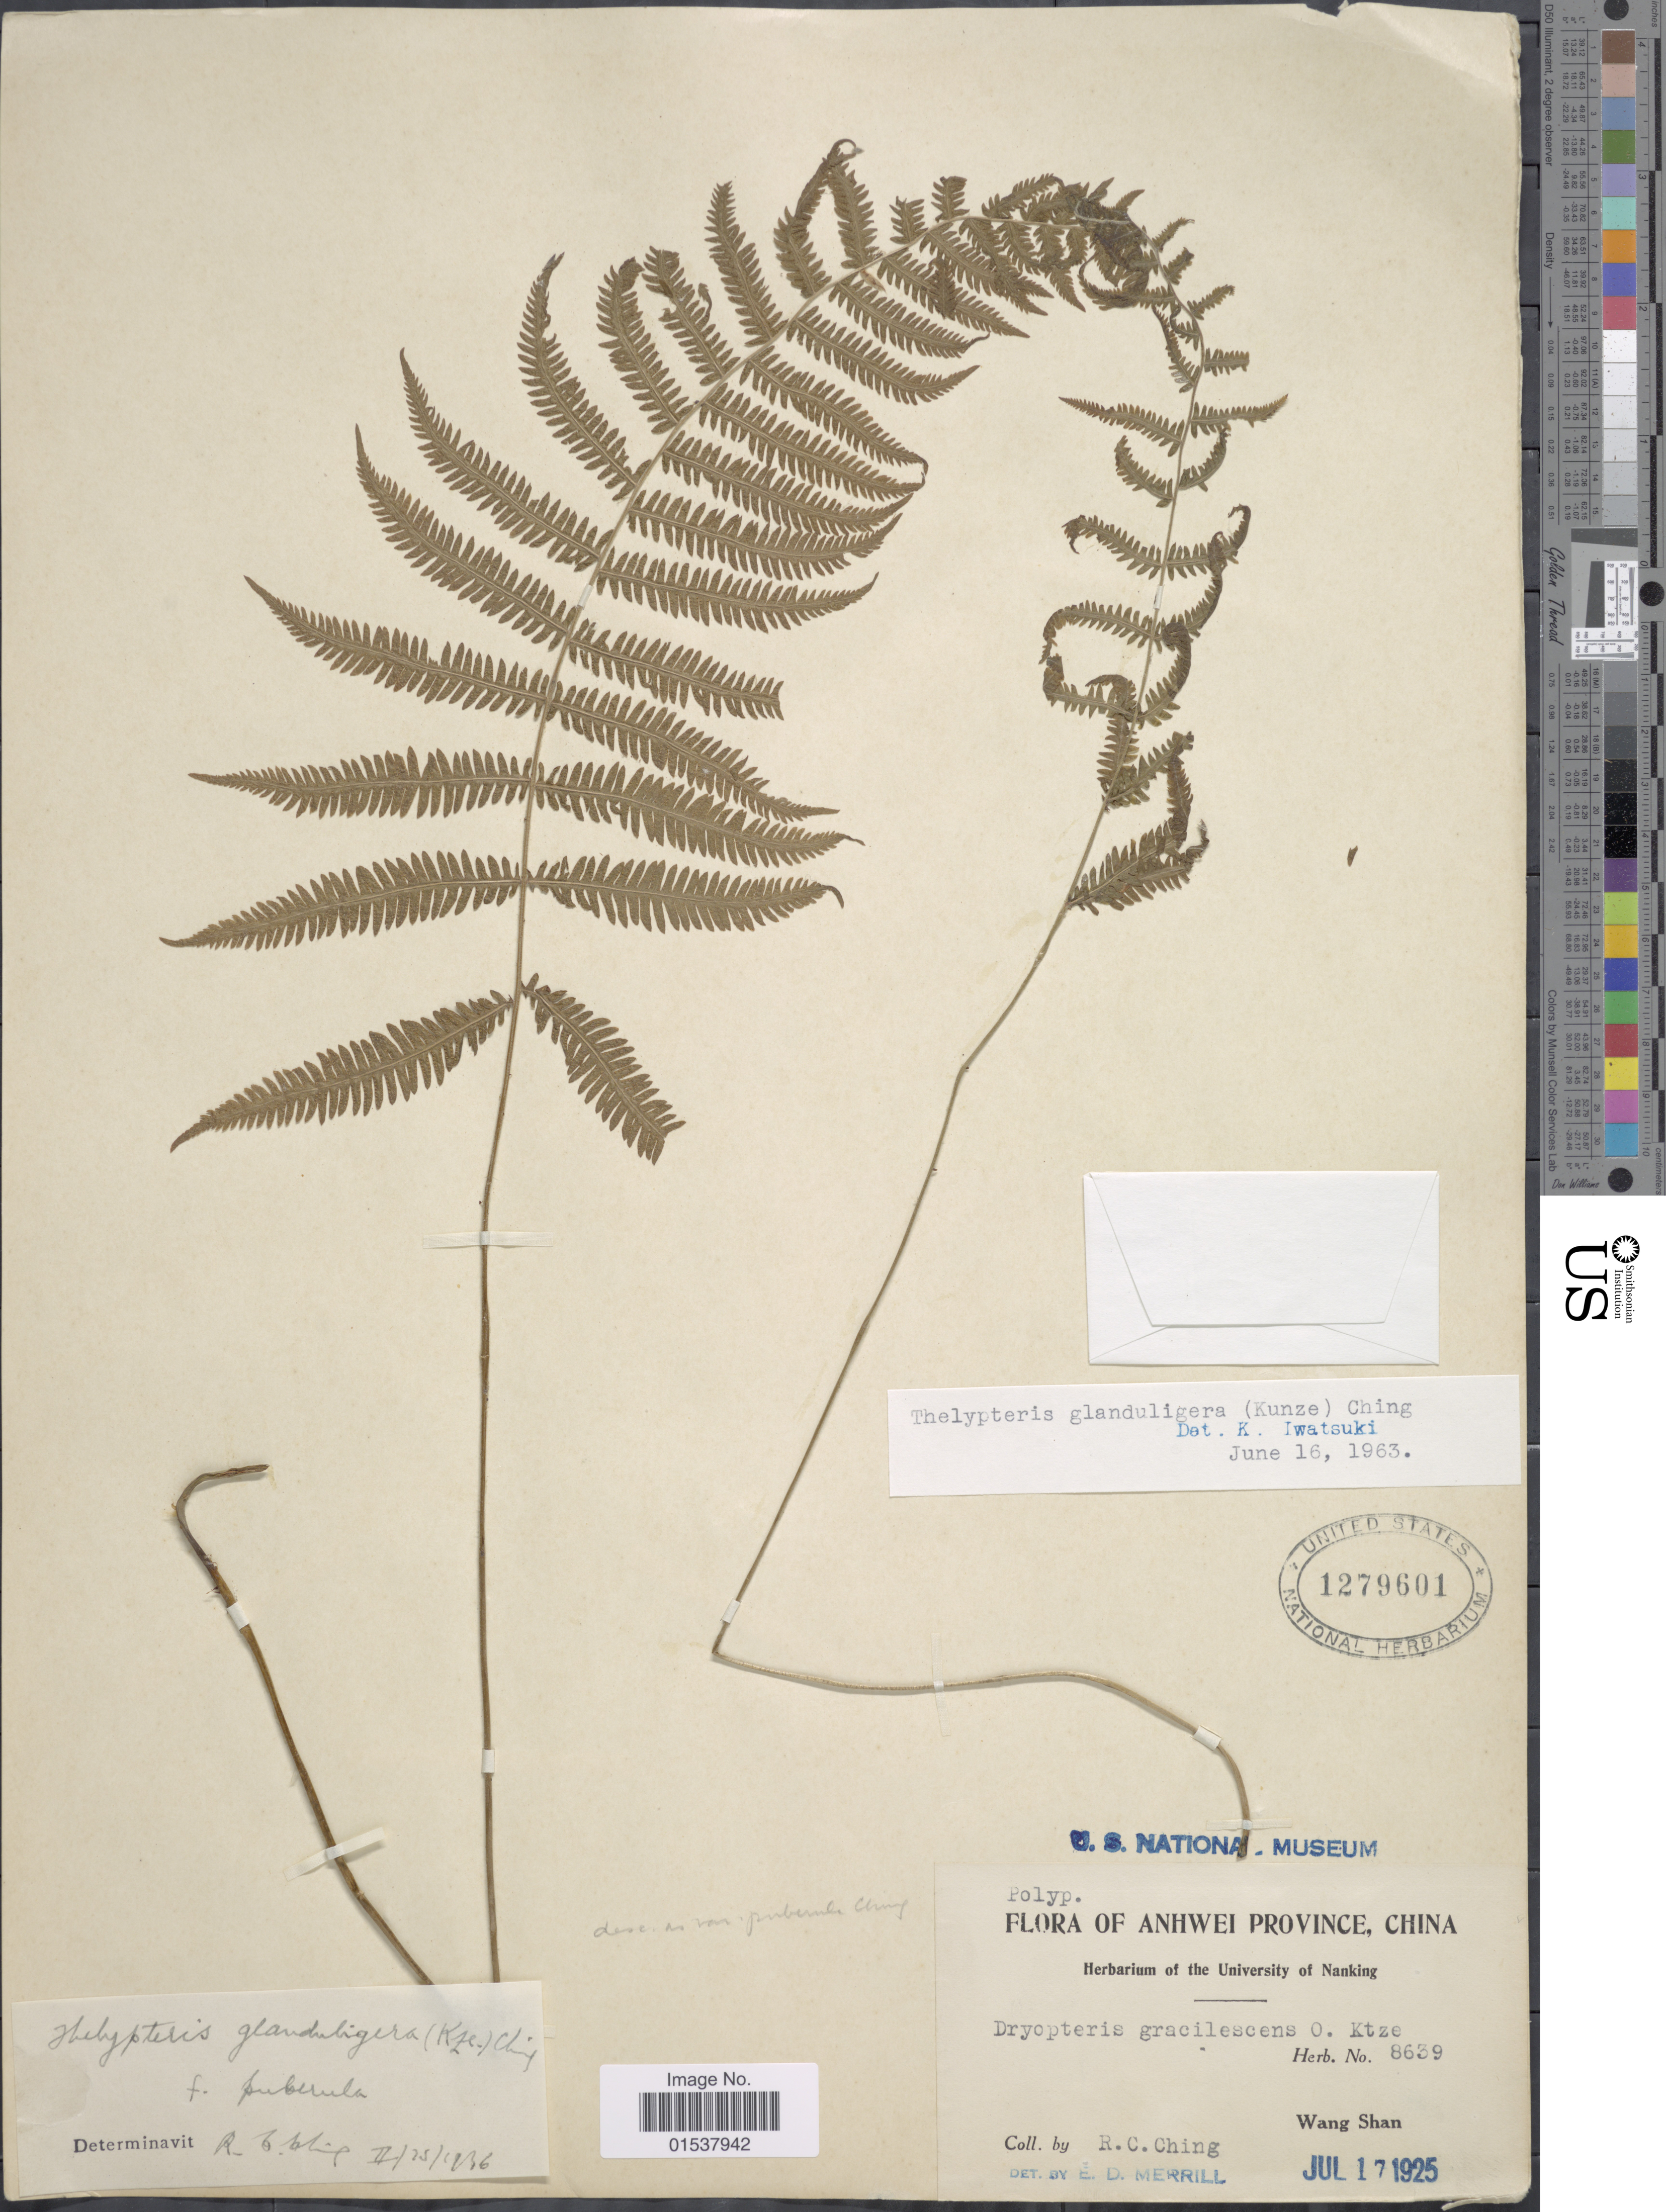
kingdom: Plantae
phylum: Tracheophyta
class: Polypodiopsida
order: Polypodiales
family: Thelypteridaceae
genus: Parathelypteris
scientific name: Parathelypteris glanduligera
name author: (Kunze) Ching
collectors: R. C. Ching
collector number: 8639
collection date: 1925-07-17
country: China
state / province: Anhui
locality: Anhwei Province, Wang Shan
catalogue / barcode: US 1279601